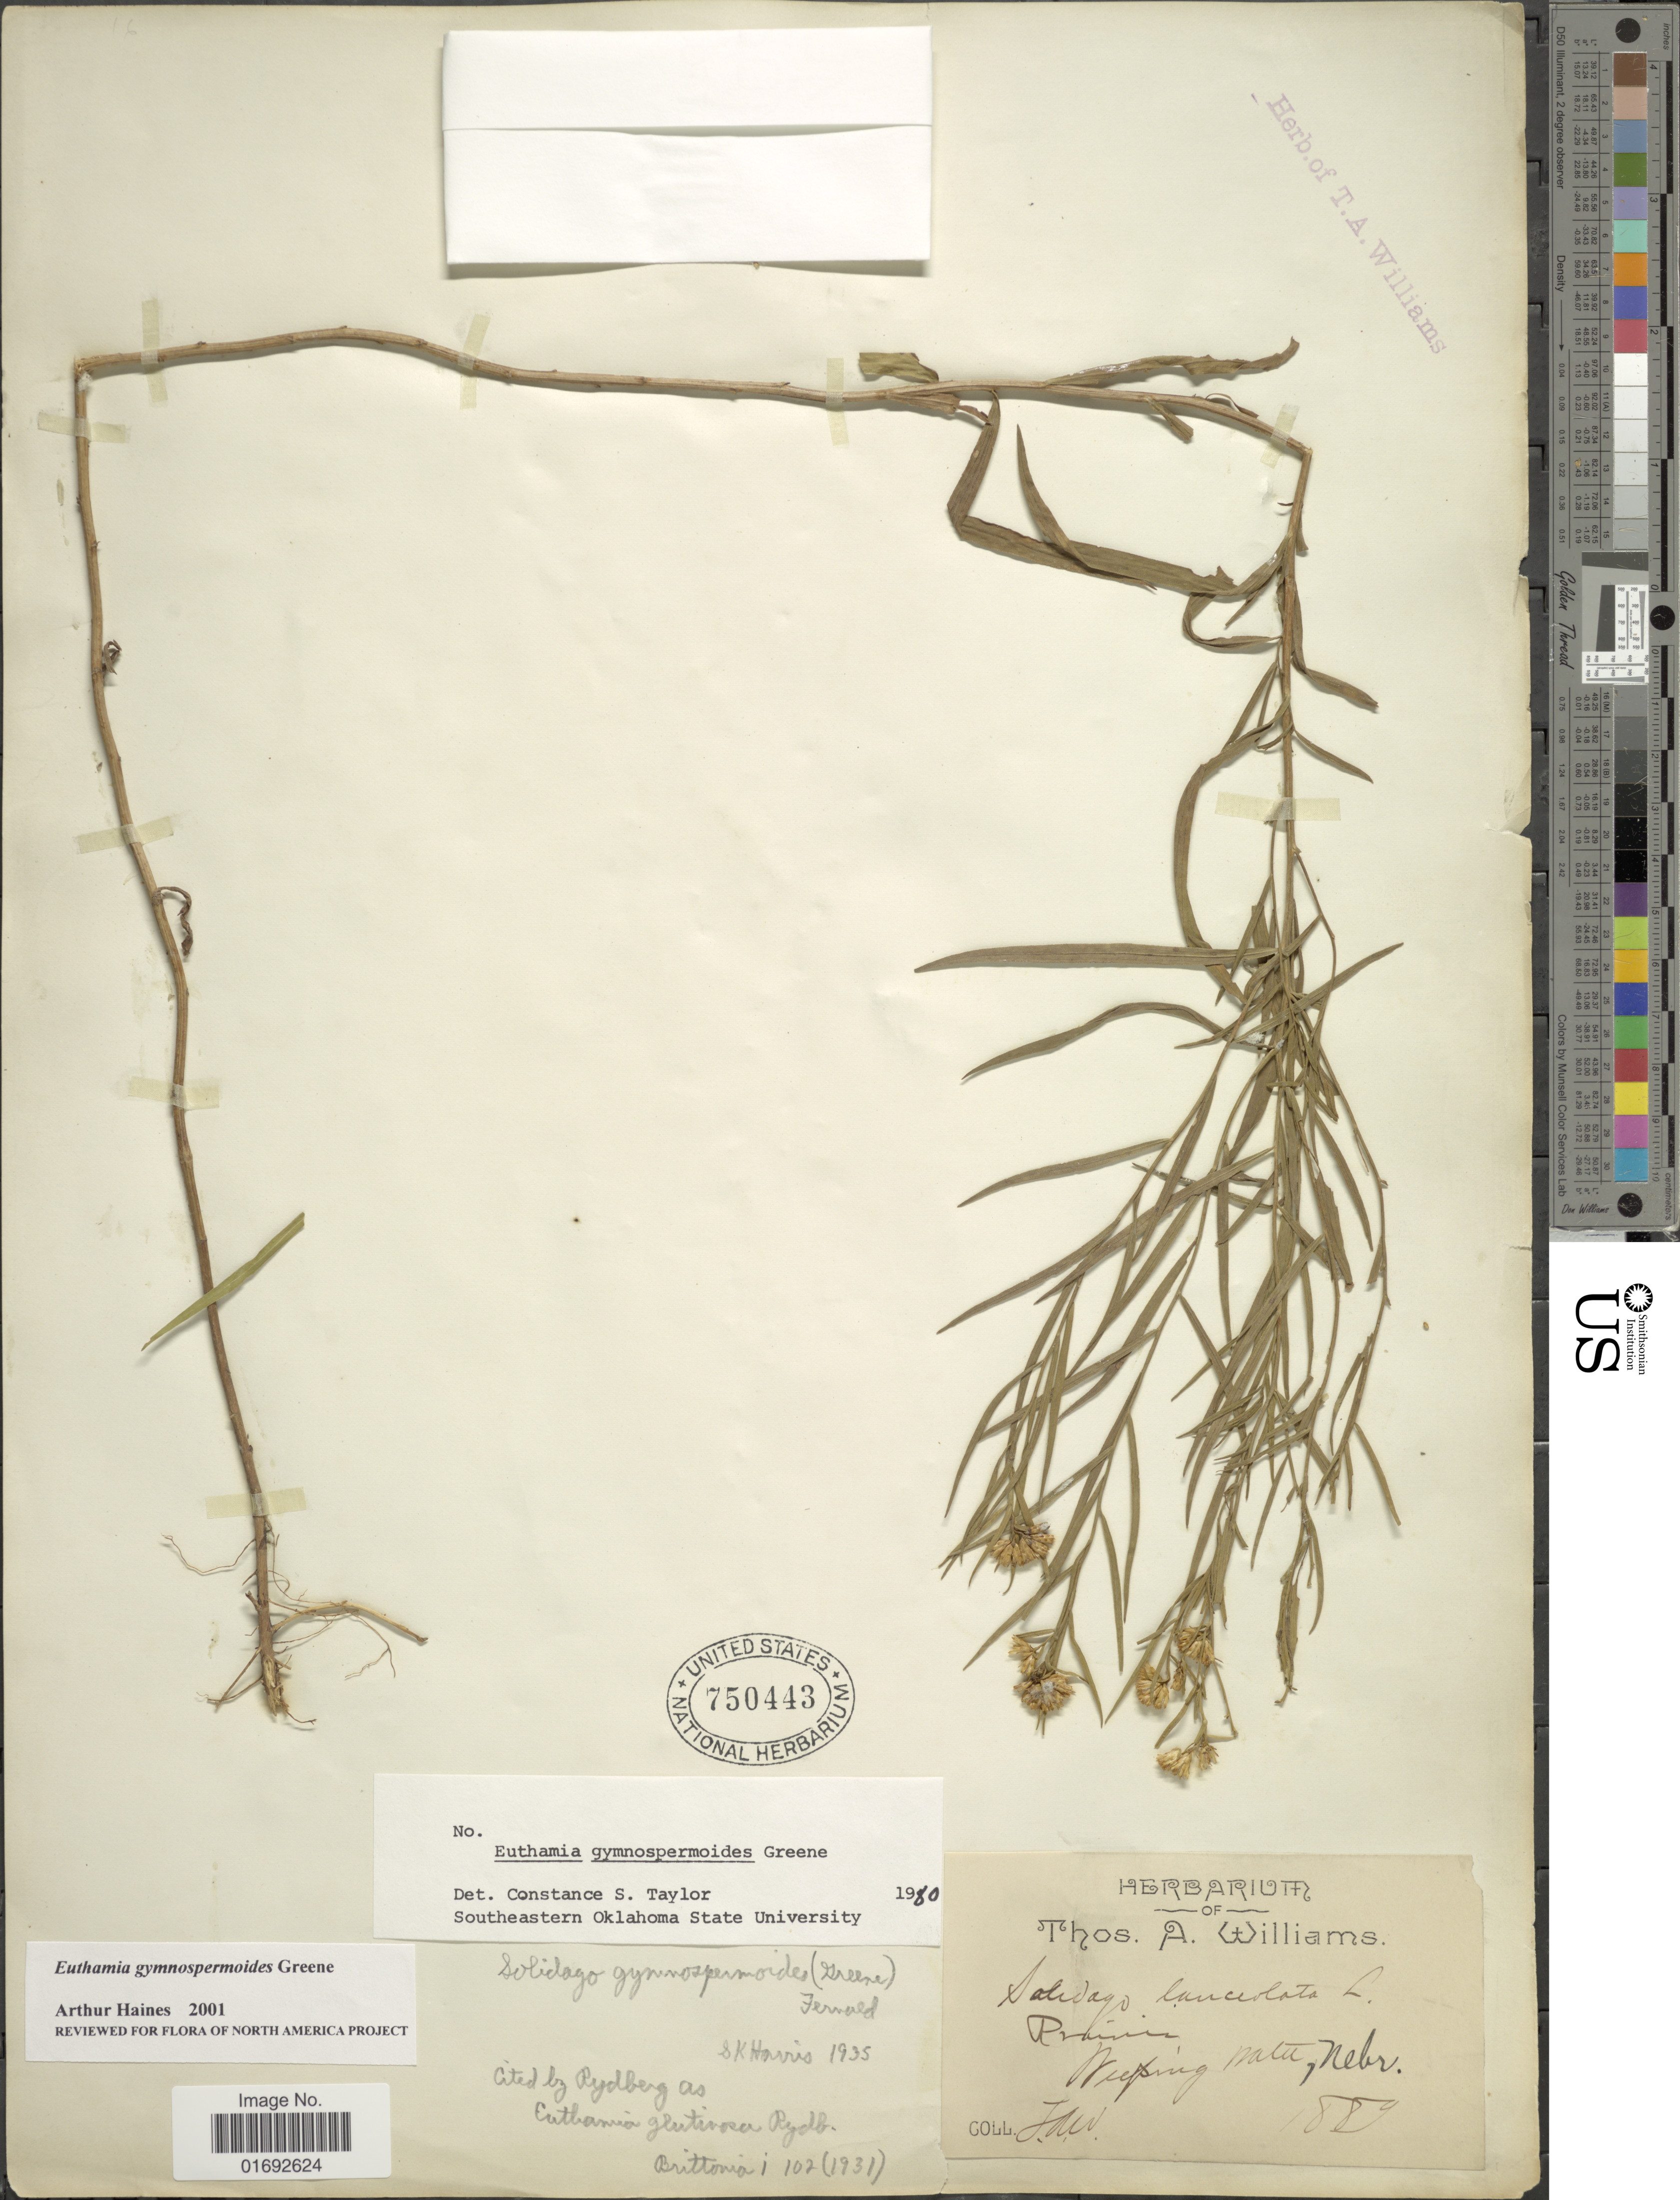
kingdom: Plantae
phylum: Tracheophyta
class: Magnoliopsida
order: Asterales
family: Asteraceae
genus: Euthamia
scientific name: Euthamia gymnospermoides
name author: Greene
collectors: T. A. Williams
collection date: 1889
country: United States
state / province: Nebraska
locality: Weeping Water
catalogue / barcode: US 750443